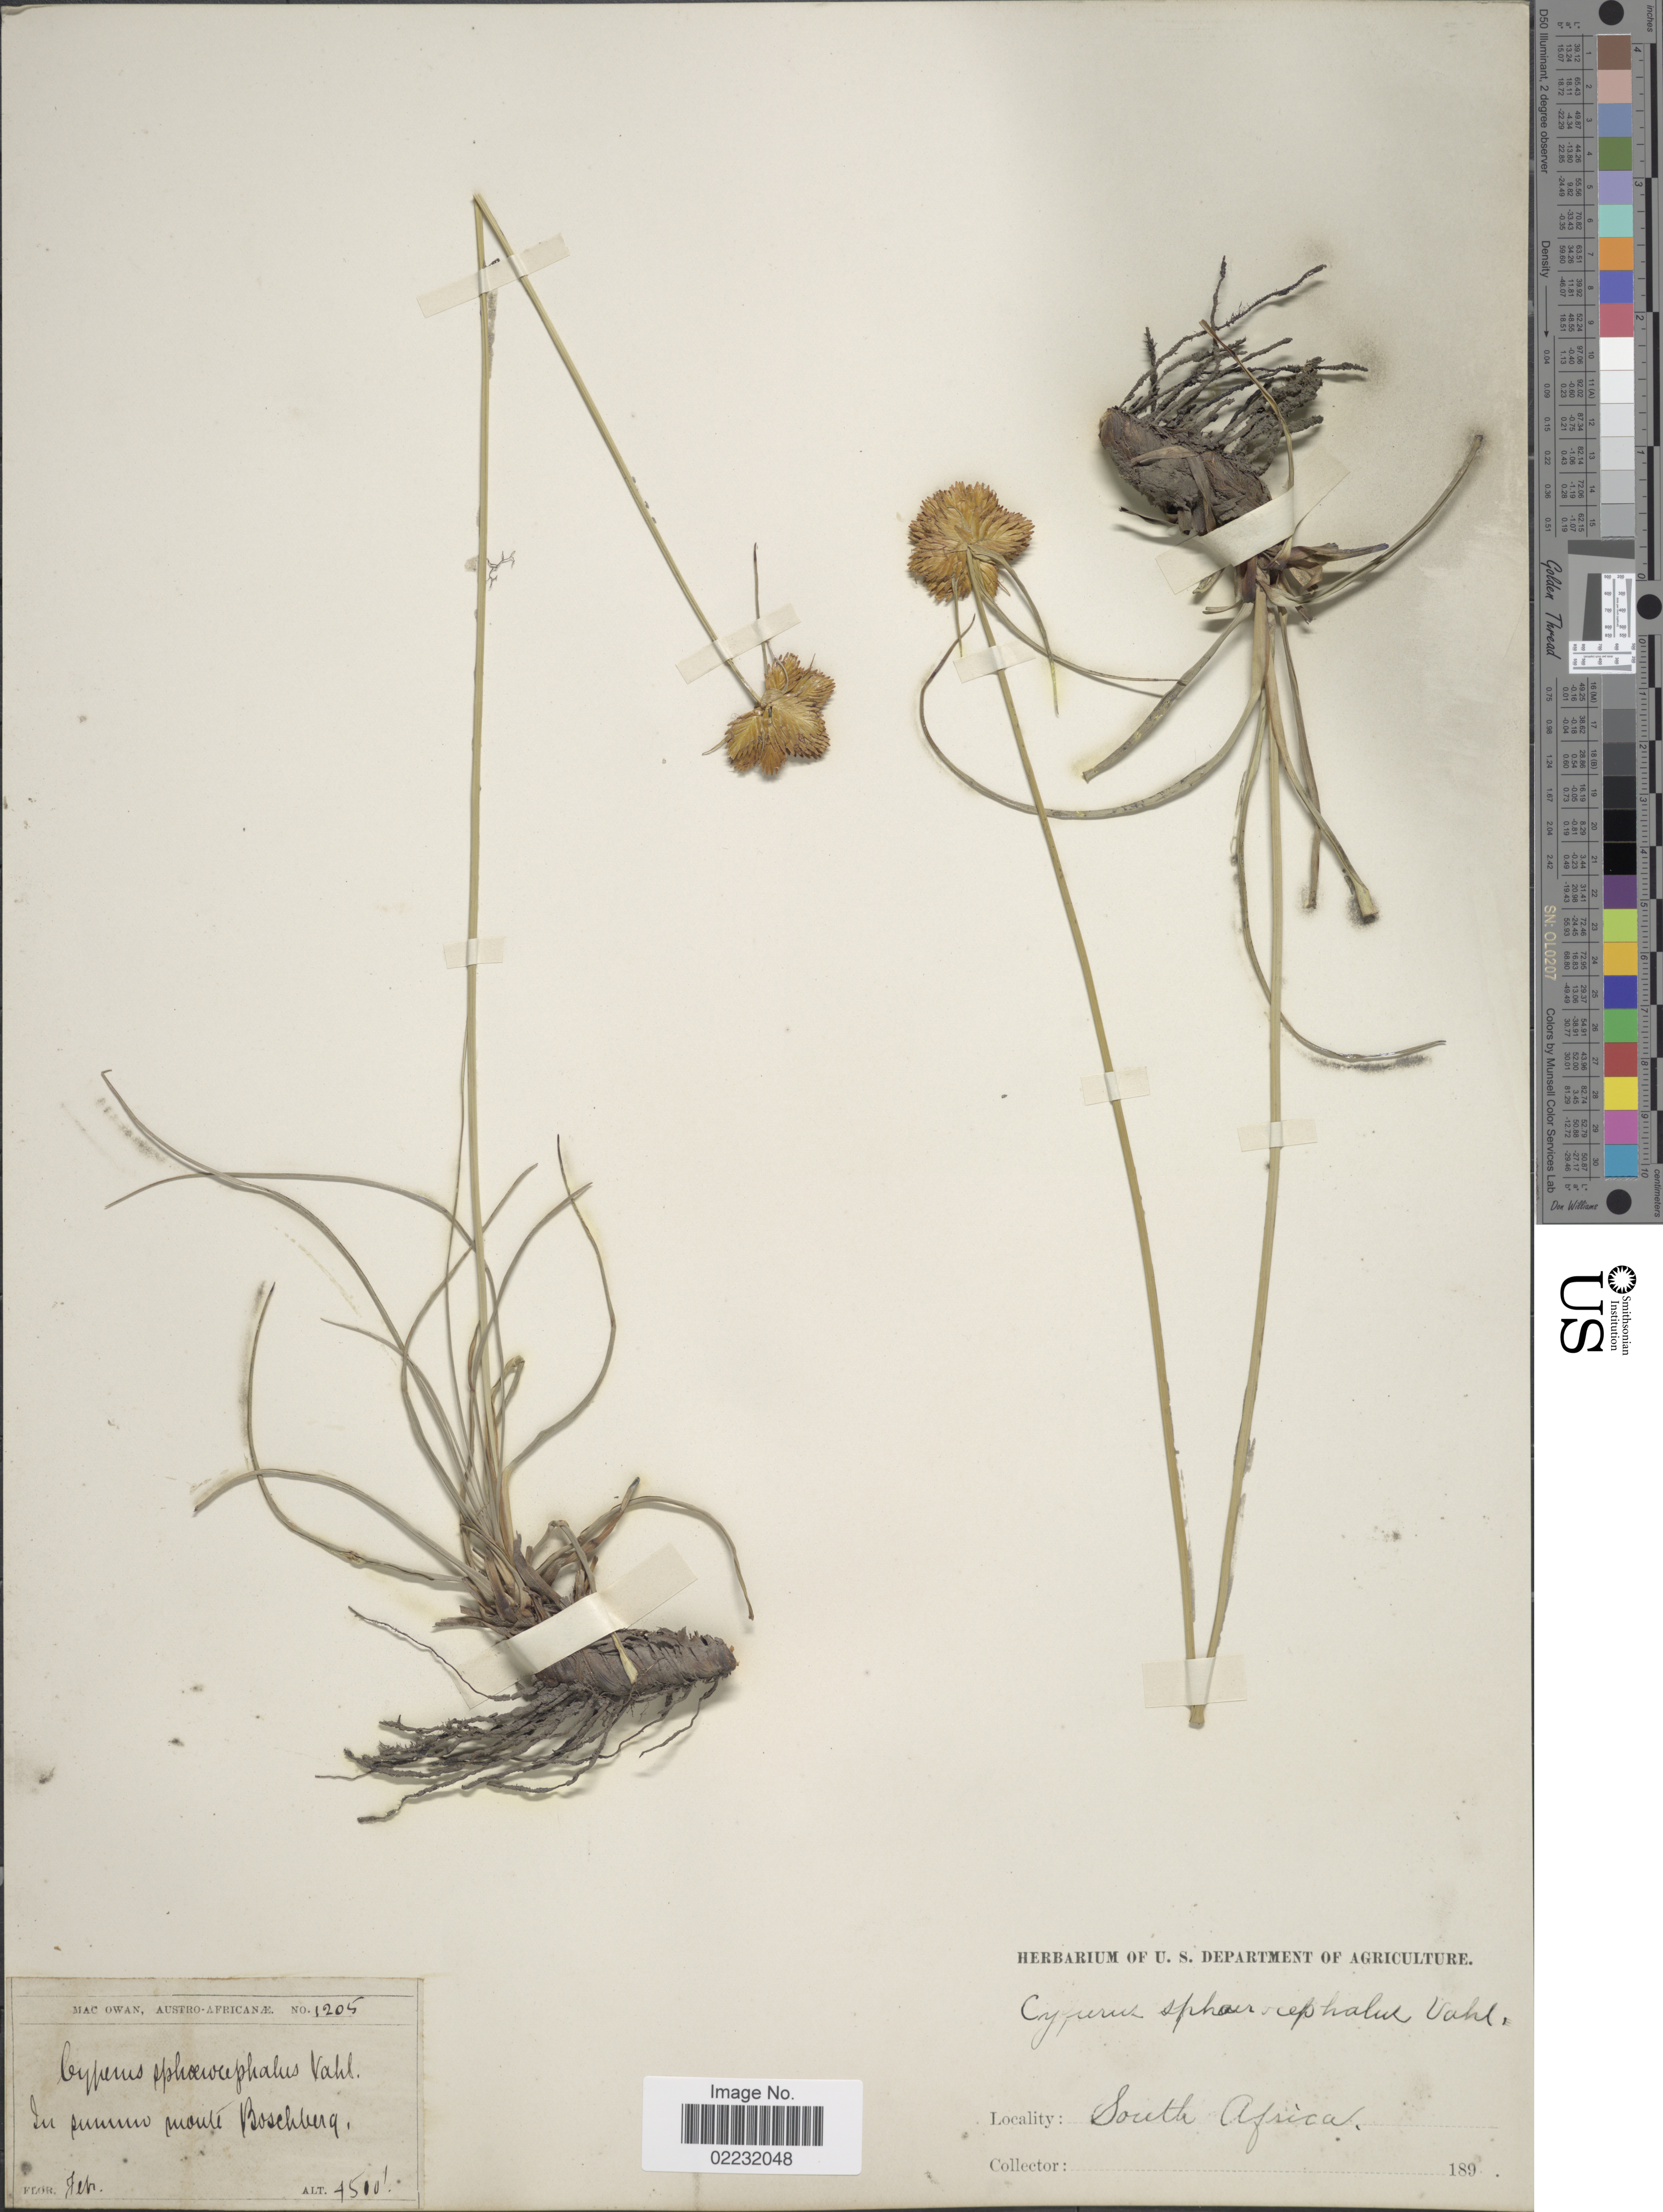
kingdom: Plantae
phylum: Tracheophyta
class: Liliopsida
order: Poales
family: Cyperaceae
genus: Cyperus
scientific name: Cyperus sphaecrocephalus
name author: Vahl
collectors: MacOwan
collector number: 1205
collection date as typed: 189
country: South Africa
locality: in puruno monte Boschberg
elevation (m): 1372